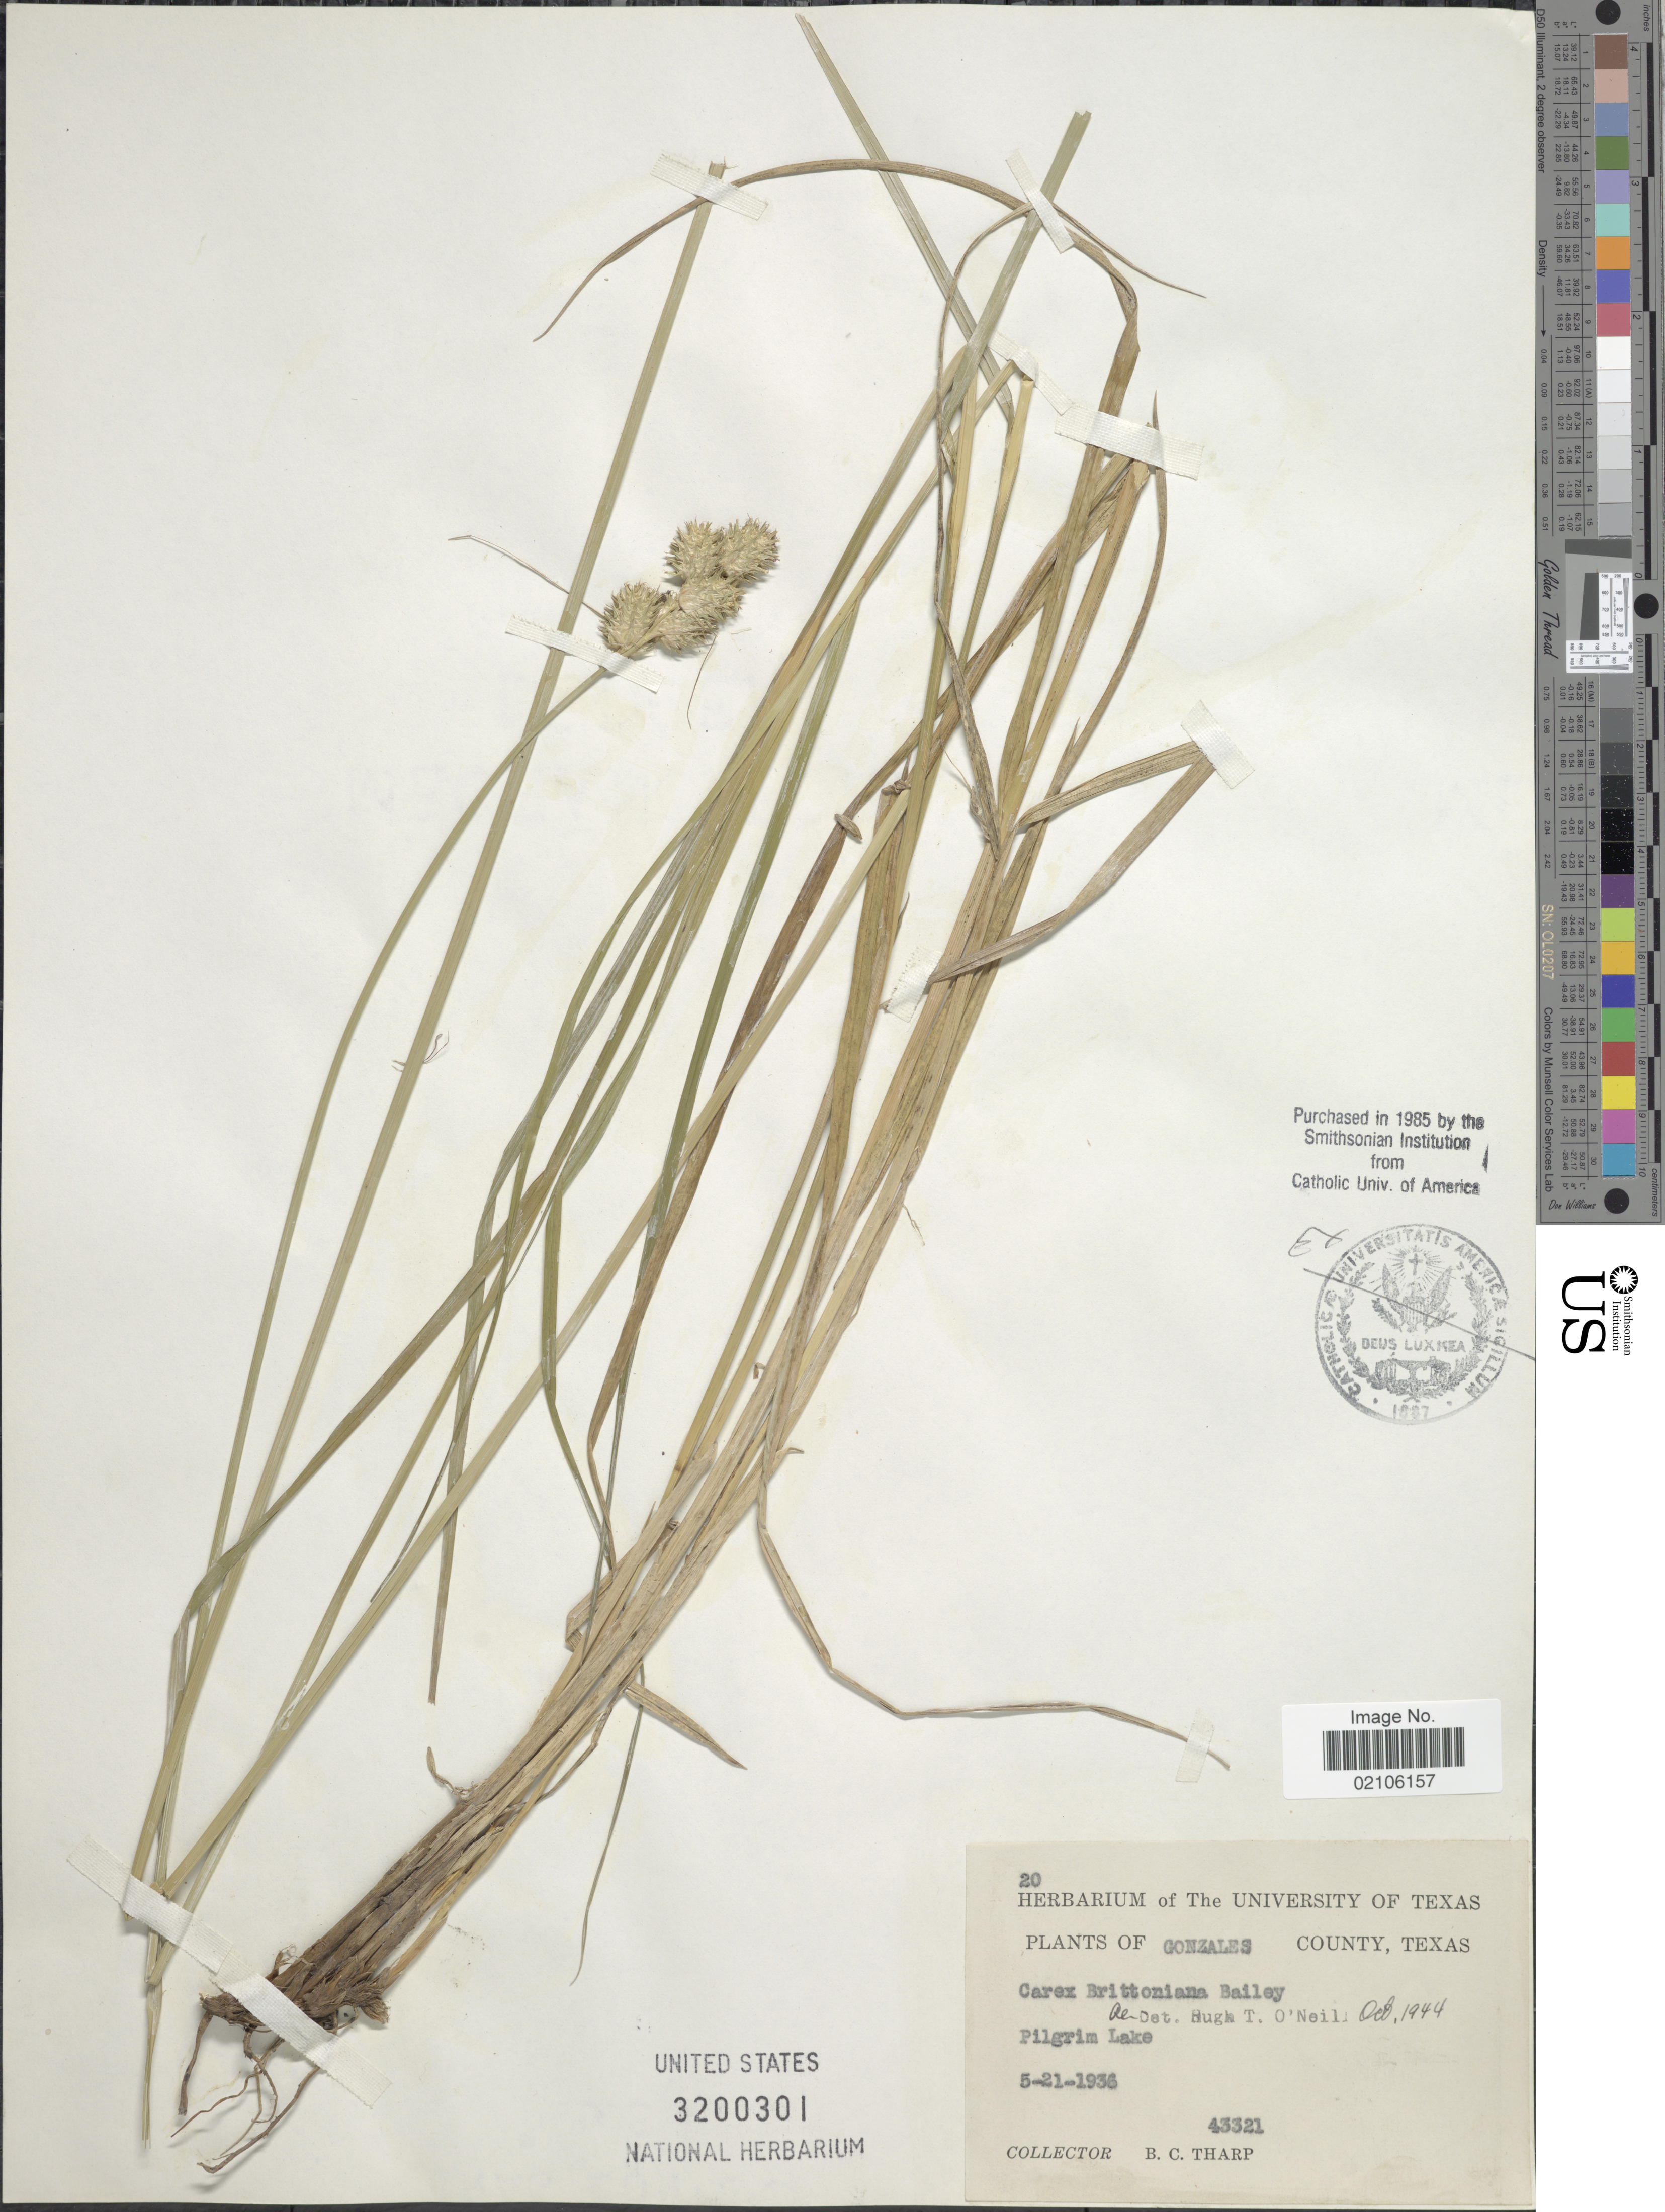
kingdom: Plantae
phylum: Tracheophyta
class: Liliopsida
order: Poales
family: Cyperaceae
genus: Carex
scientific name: Carex tetrastachya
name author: Scheele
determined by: Strong, Mark T., (BOT), Smithsonian Institution - National Museum of Natural History (UNITED STATES)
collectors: B. C. Tharp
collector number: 43321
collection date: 1936-05-21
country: United States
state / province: Texas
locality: Gonzales County, Pilgrim Lake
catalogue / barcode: US 3200301